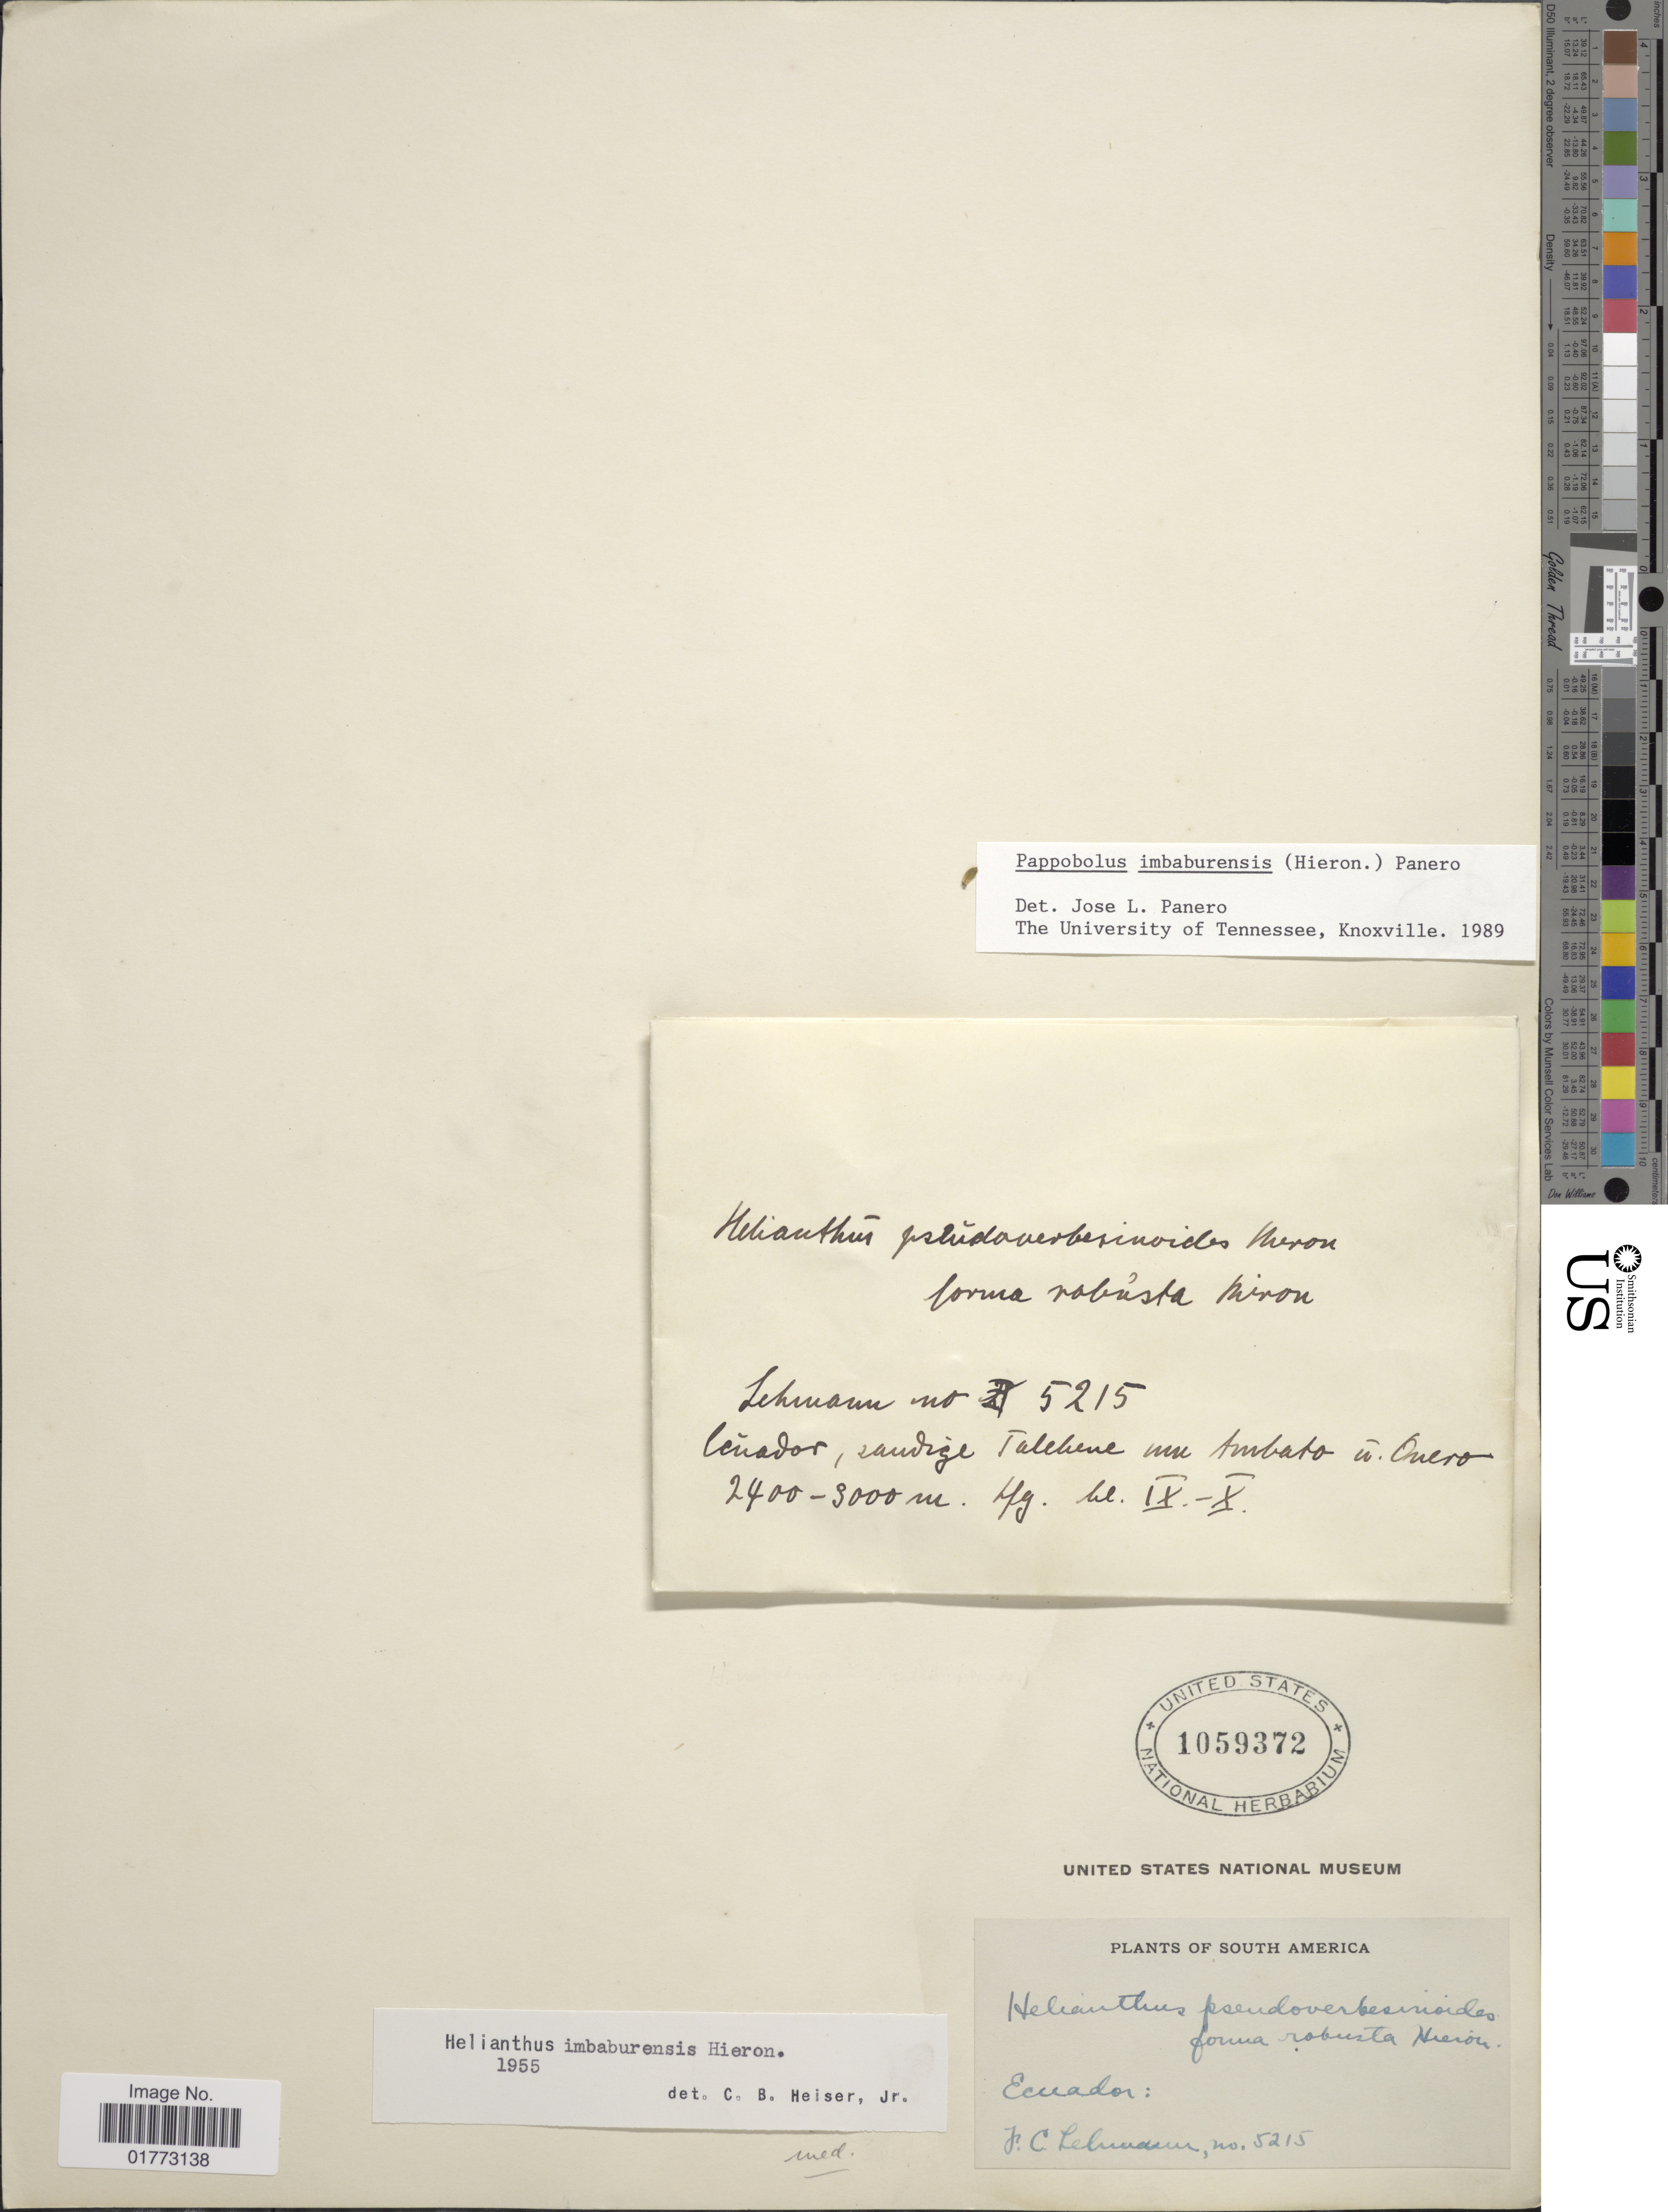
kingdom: Plantae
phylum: Tracheophyta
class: Magnoliopsida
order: Asterales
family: Asteraceae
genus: Pappobolus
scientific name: Pappobolus imbaburensis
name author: (Hieron.) Panero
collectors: F. C. Lehmann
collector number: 5215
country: Ecuador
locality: South America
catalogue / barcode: US 1059372